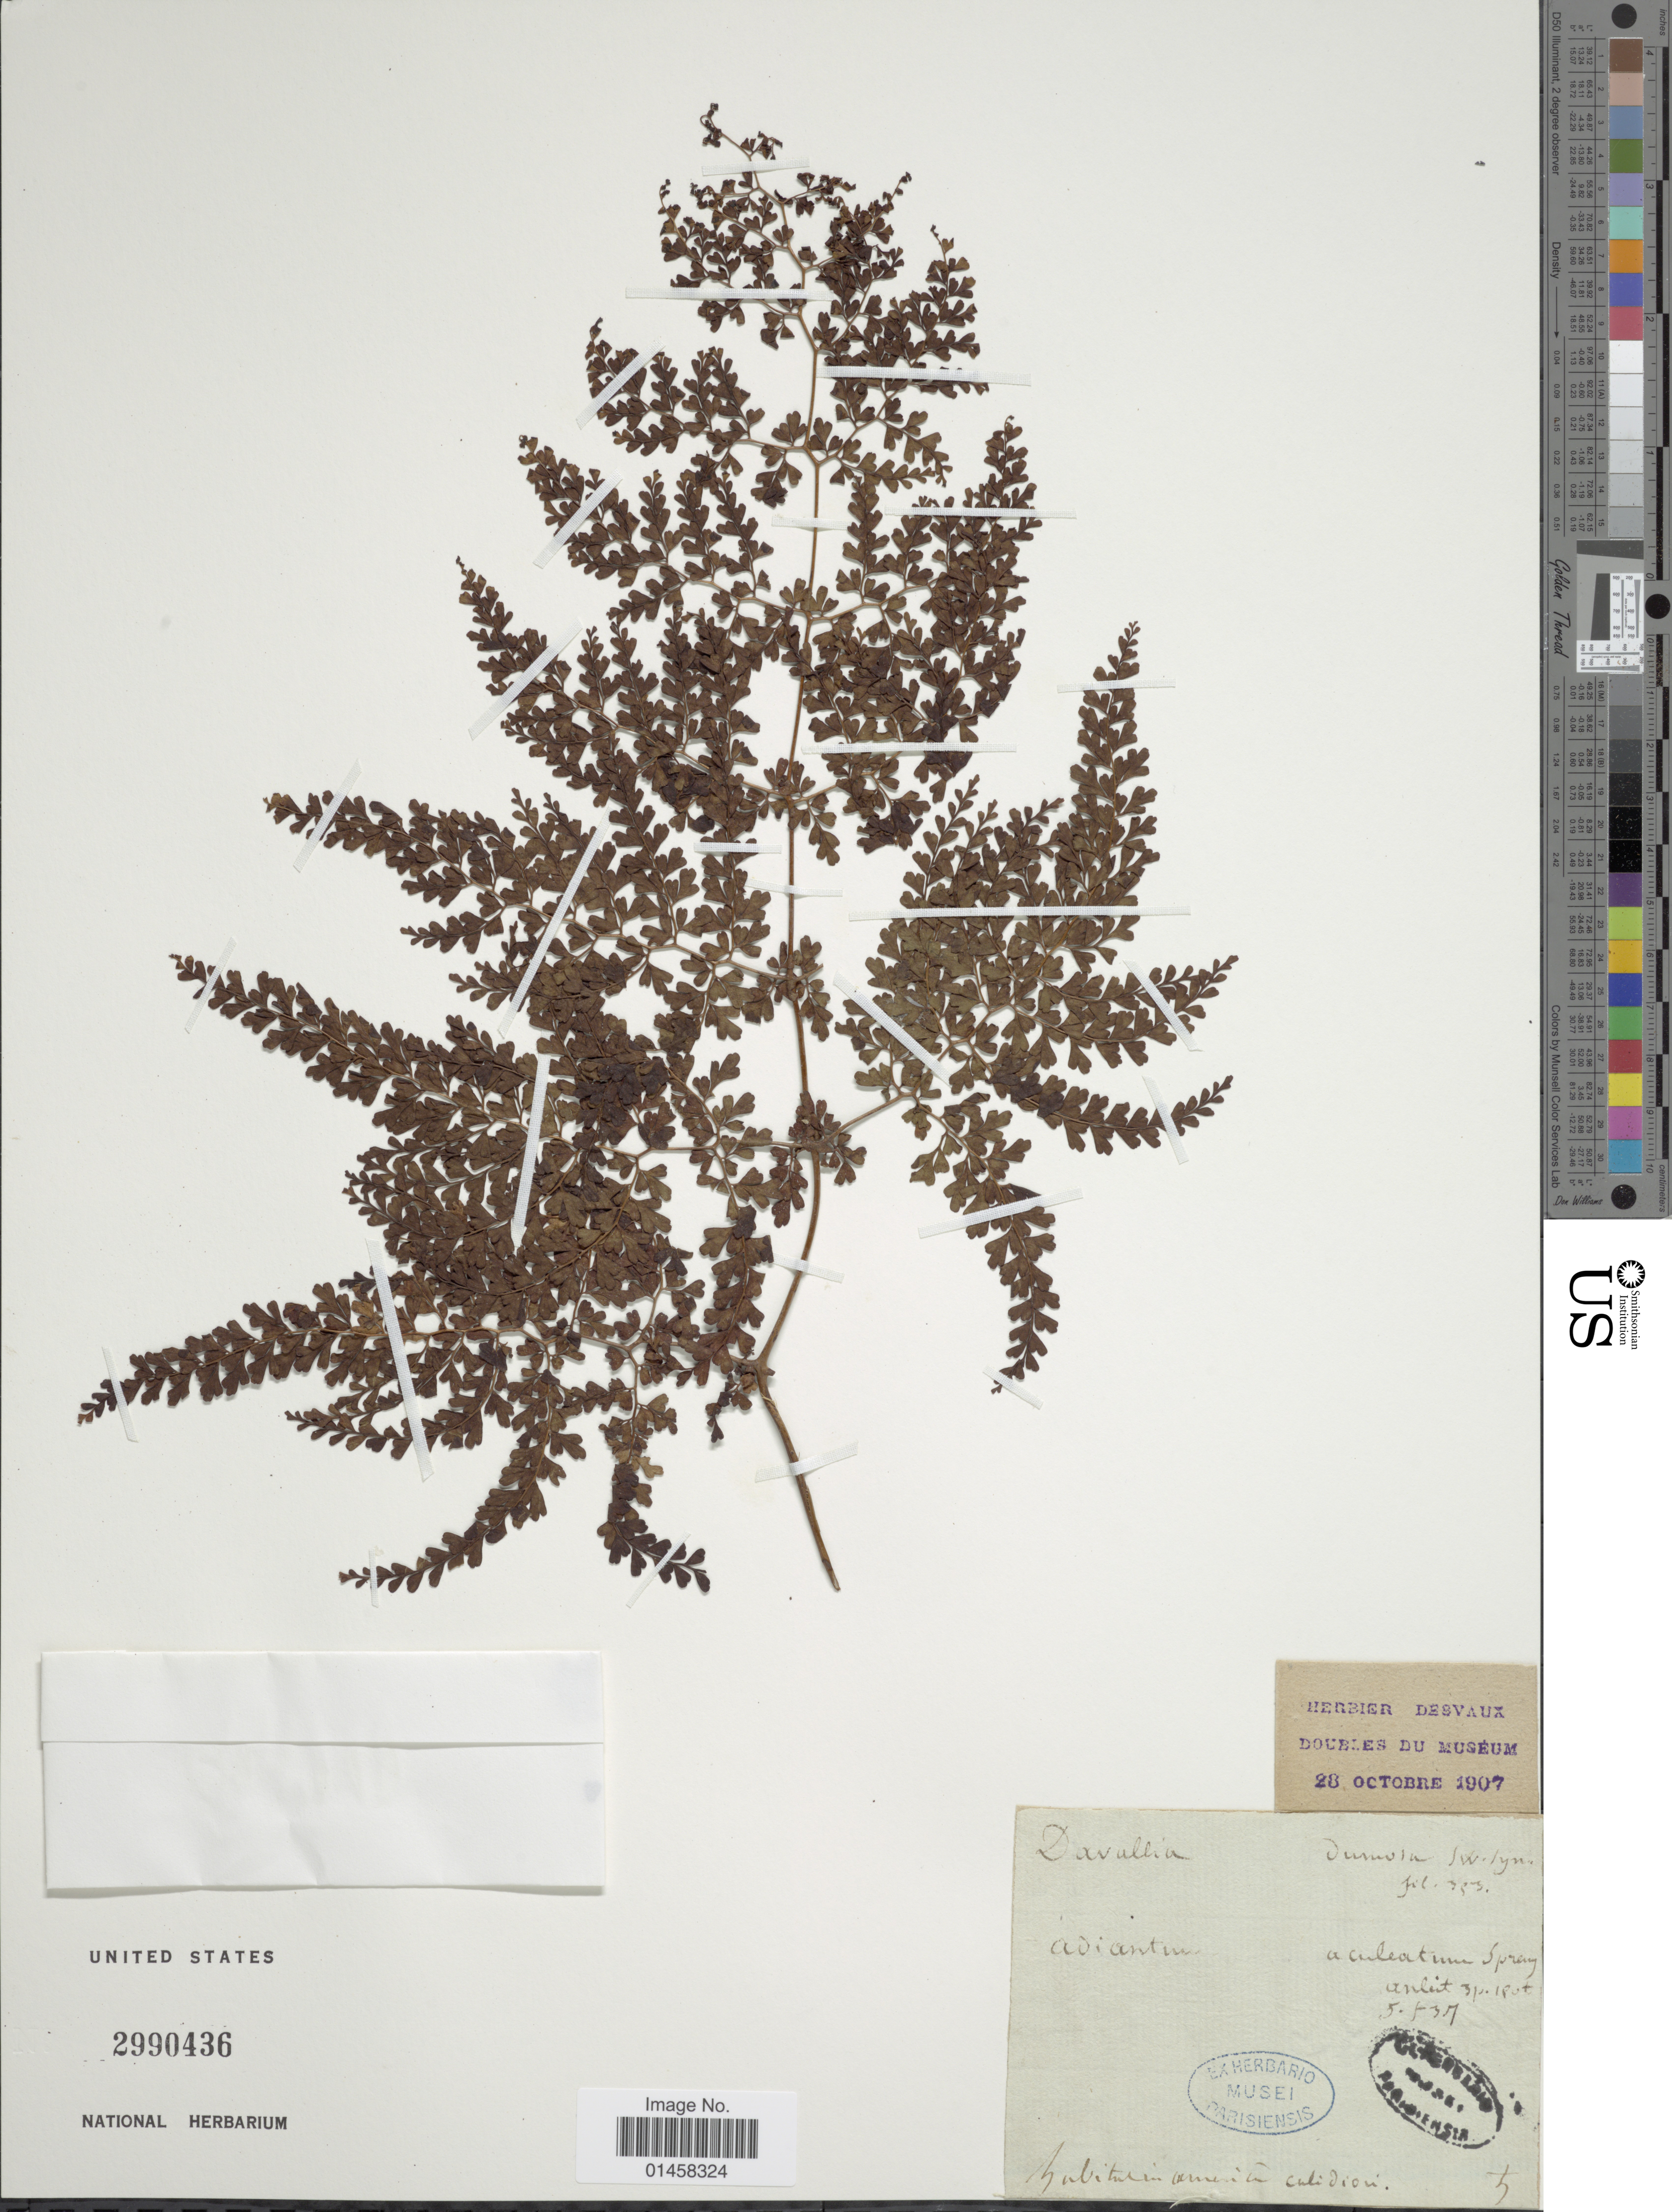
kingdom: Plantae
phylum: Tracheophyta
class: Polypodiopsida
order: Polypodiales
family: Lindsaeaceae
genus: Odontosoria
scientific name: Odontosoria aculeata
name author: (L.) J. Sm.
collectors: ex herb. Mus. Paraensis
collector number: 5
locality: Habitulim aermenitu culidioni [interpreted] [unsure placement]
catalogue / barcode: US 2990436